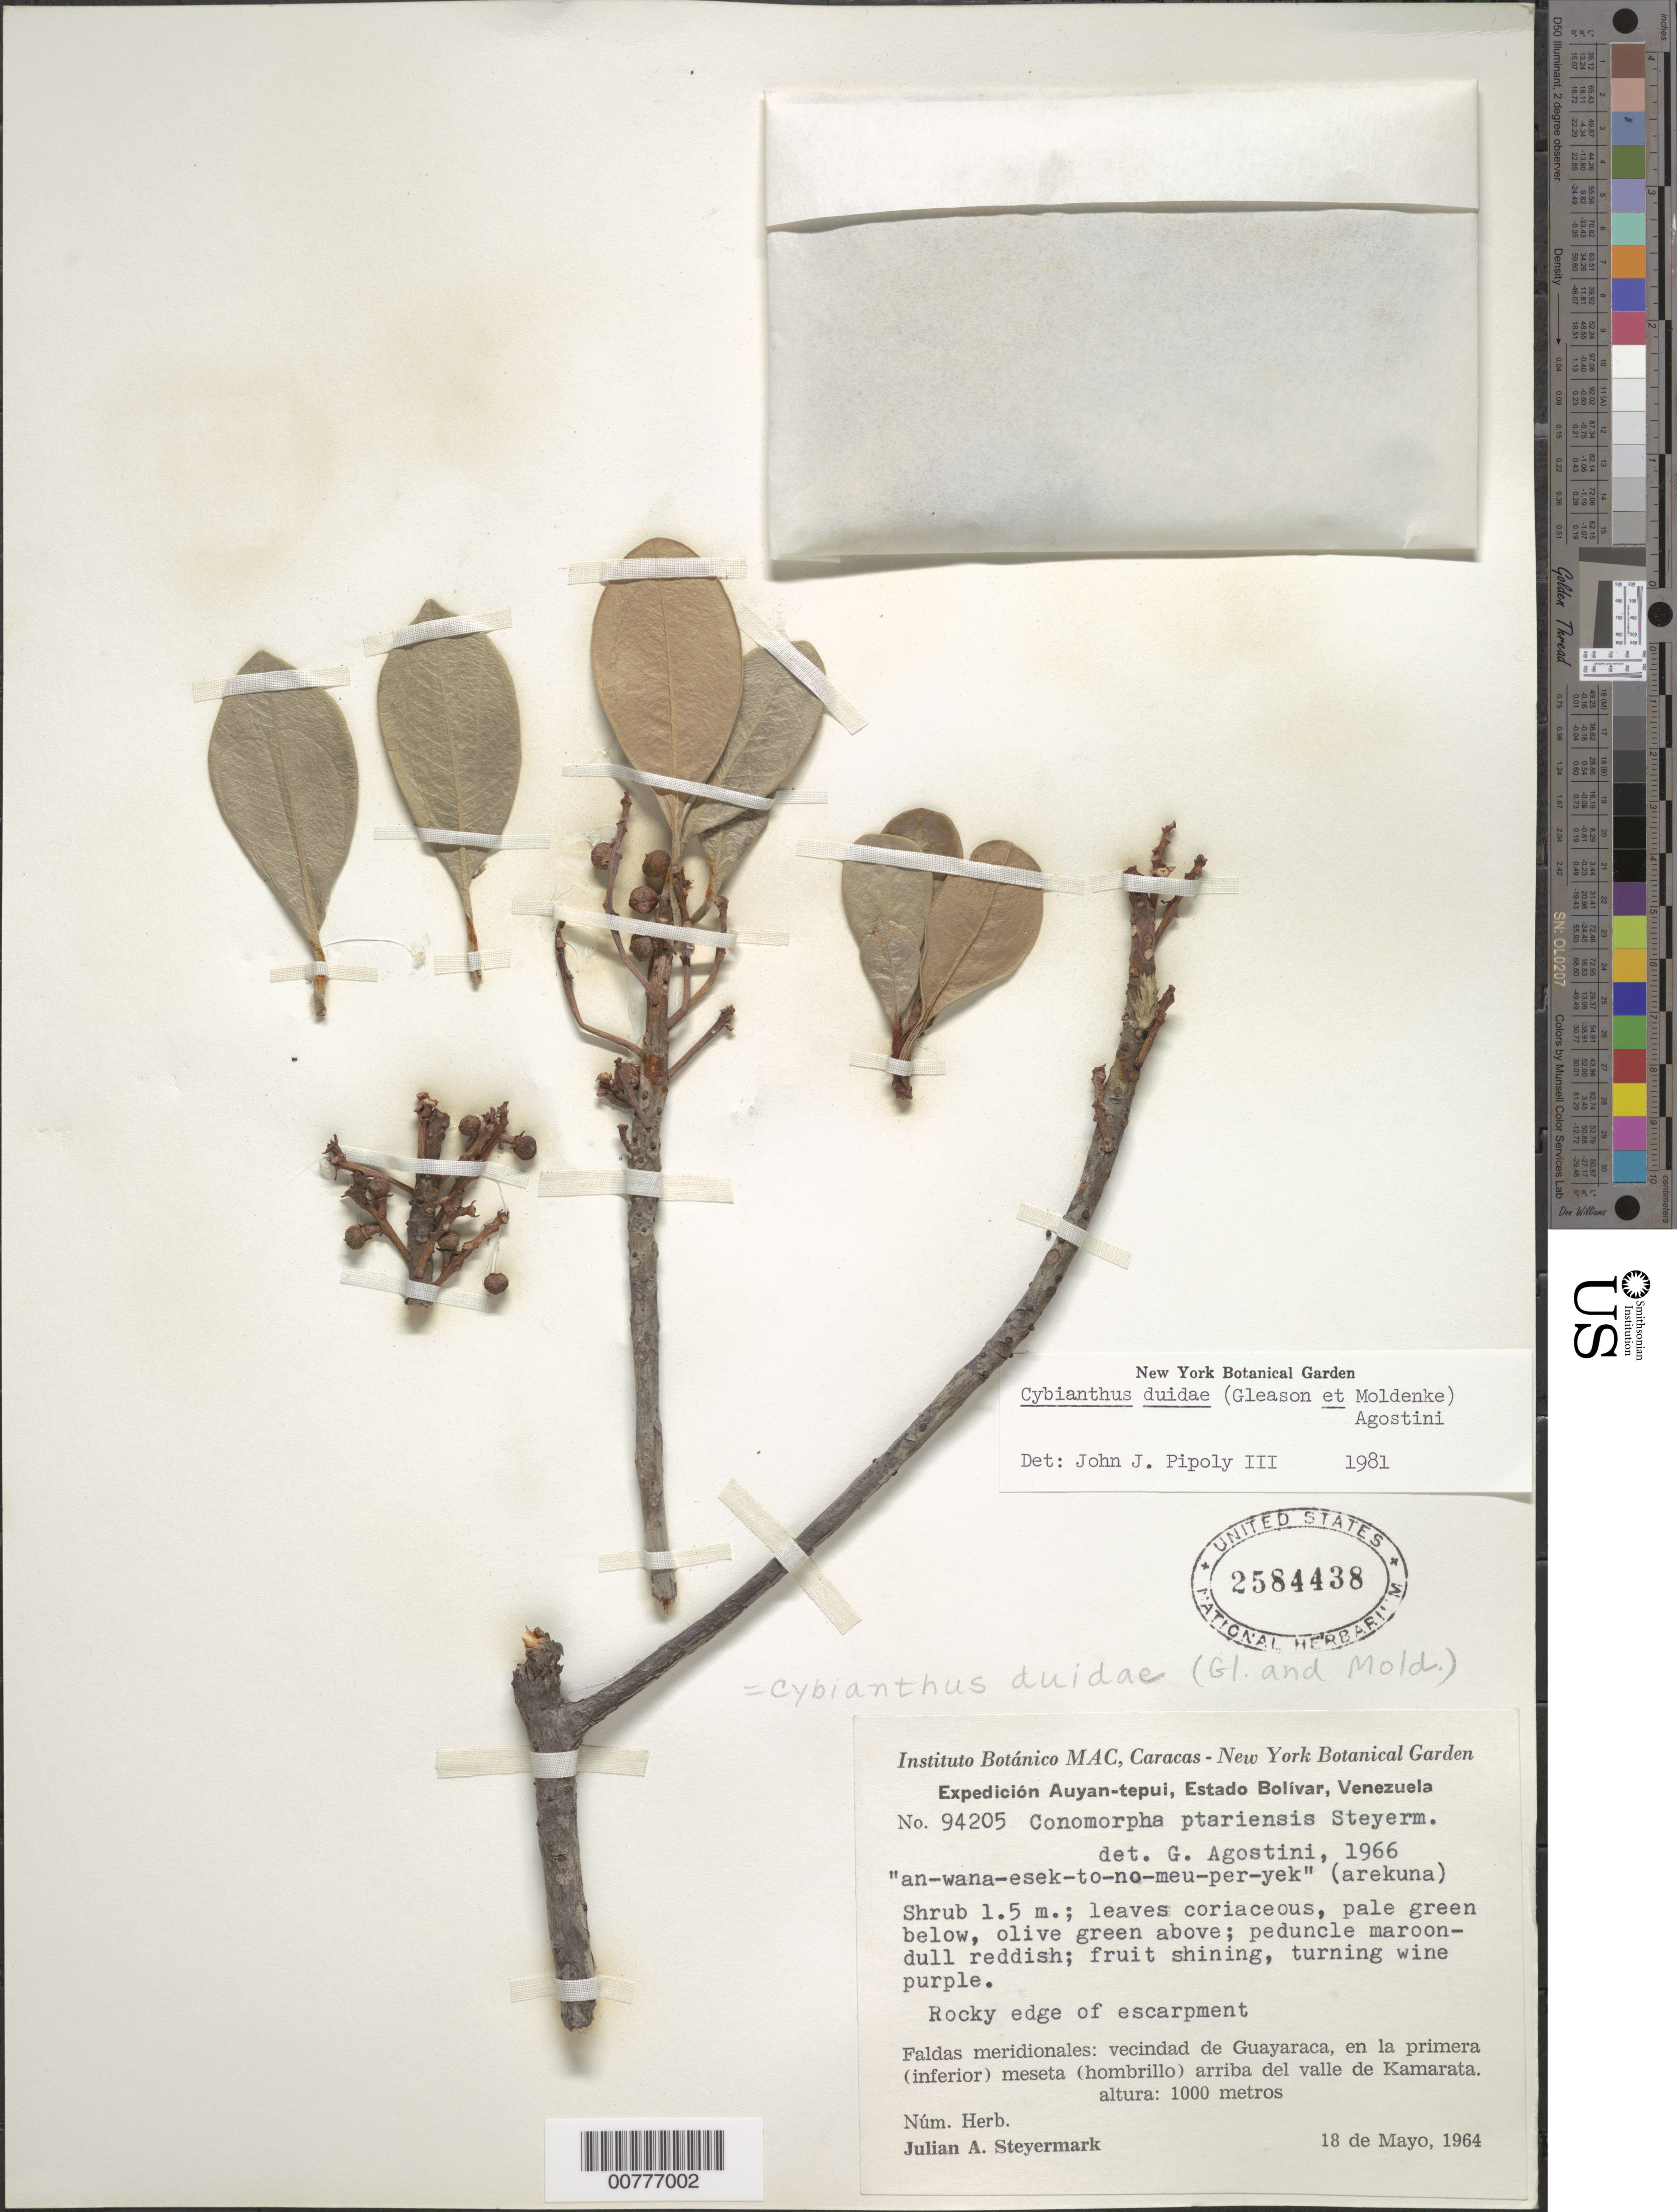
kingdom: Plantae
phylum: Tracheophyta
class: Magnoliopsida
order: Ericales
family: Primulaceae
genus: Cybianthus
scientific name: Cybianthus duidae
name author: (Gleason & Moldenke) G. Agostini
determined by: Pipoly, J. J., III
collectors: J. Steyermark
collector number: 94205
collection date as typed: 18-May-64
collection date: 1964-05-18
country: Venezuela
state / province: Bolívar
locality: Auyantepuí, valle de Kamarata, Guayaraca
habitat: Rocky edge of escarpment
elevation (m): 1000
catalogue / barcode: US 2584438